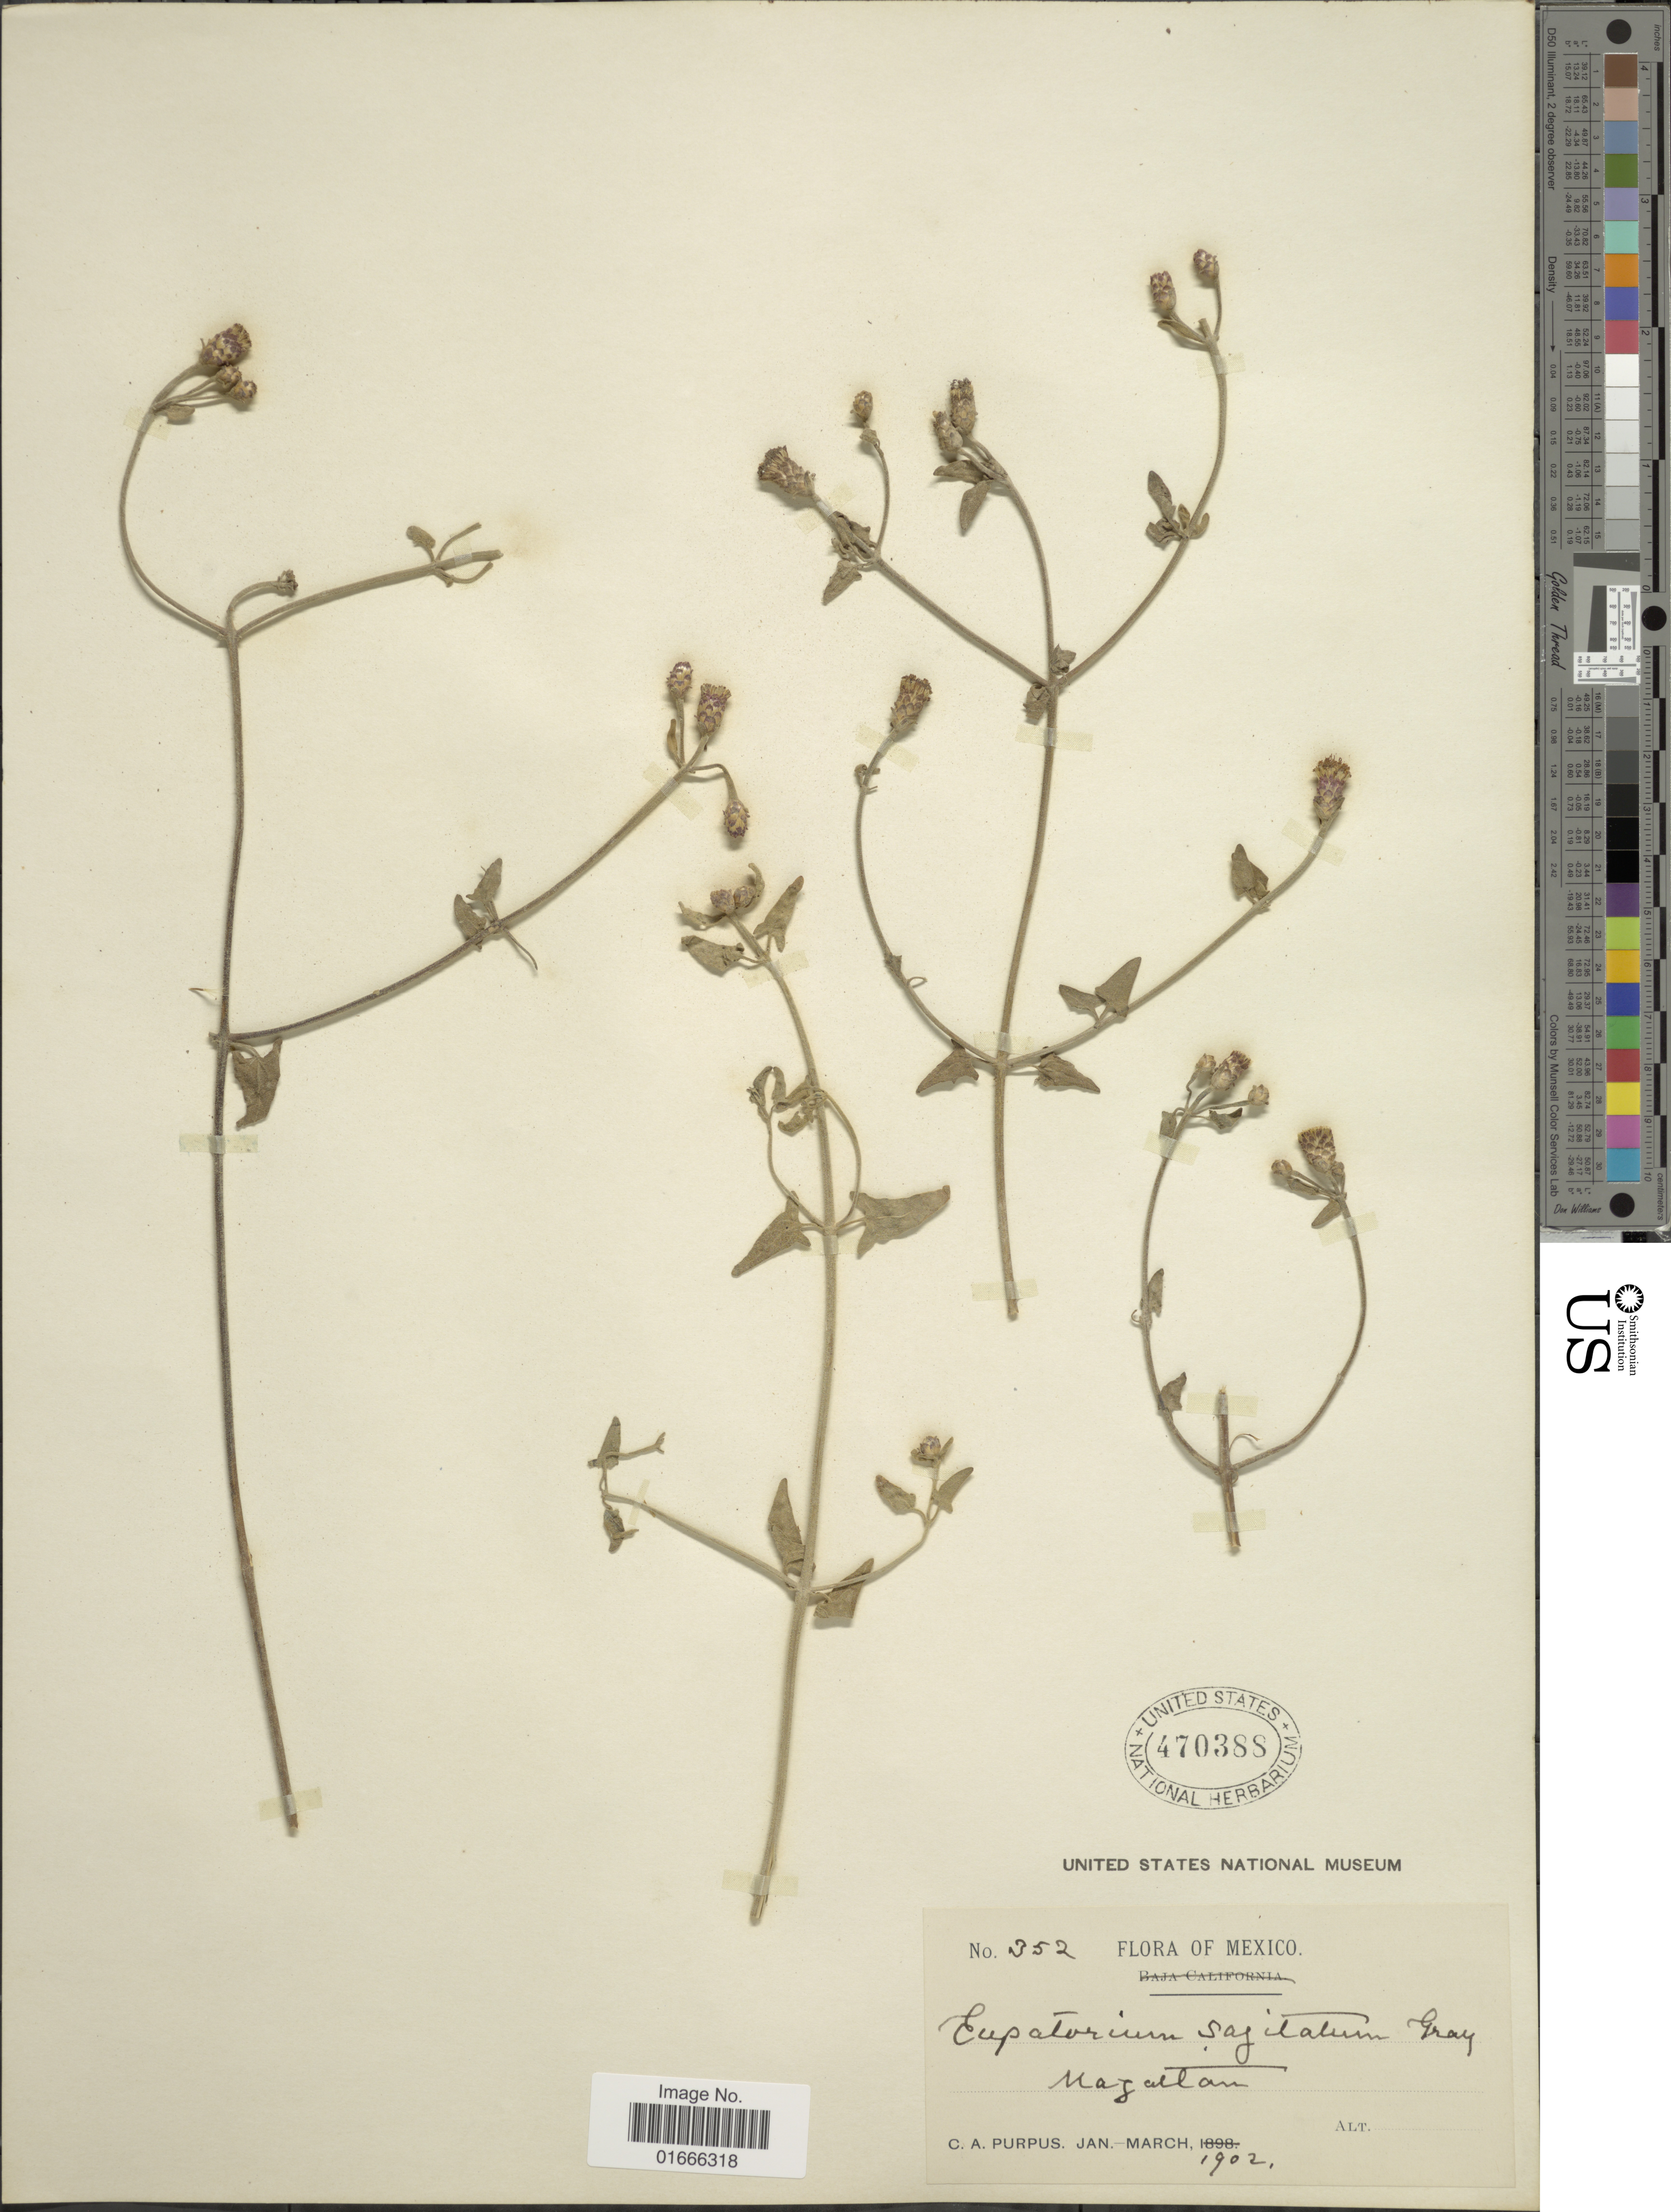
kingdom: Plantae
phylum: Tracheophyta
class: Magnoliopsida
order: Asterales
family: Asteraceae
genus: Chromolaena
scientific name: Chromolaena sagittata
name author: (A. Gray) R.M. King & H. Rob.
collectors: C. A. Purpus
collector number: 352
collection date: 1902-01/1902-03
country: Mexico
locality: Magaltan.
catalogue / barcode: US 470388